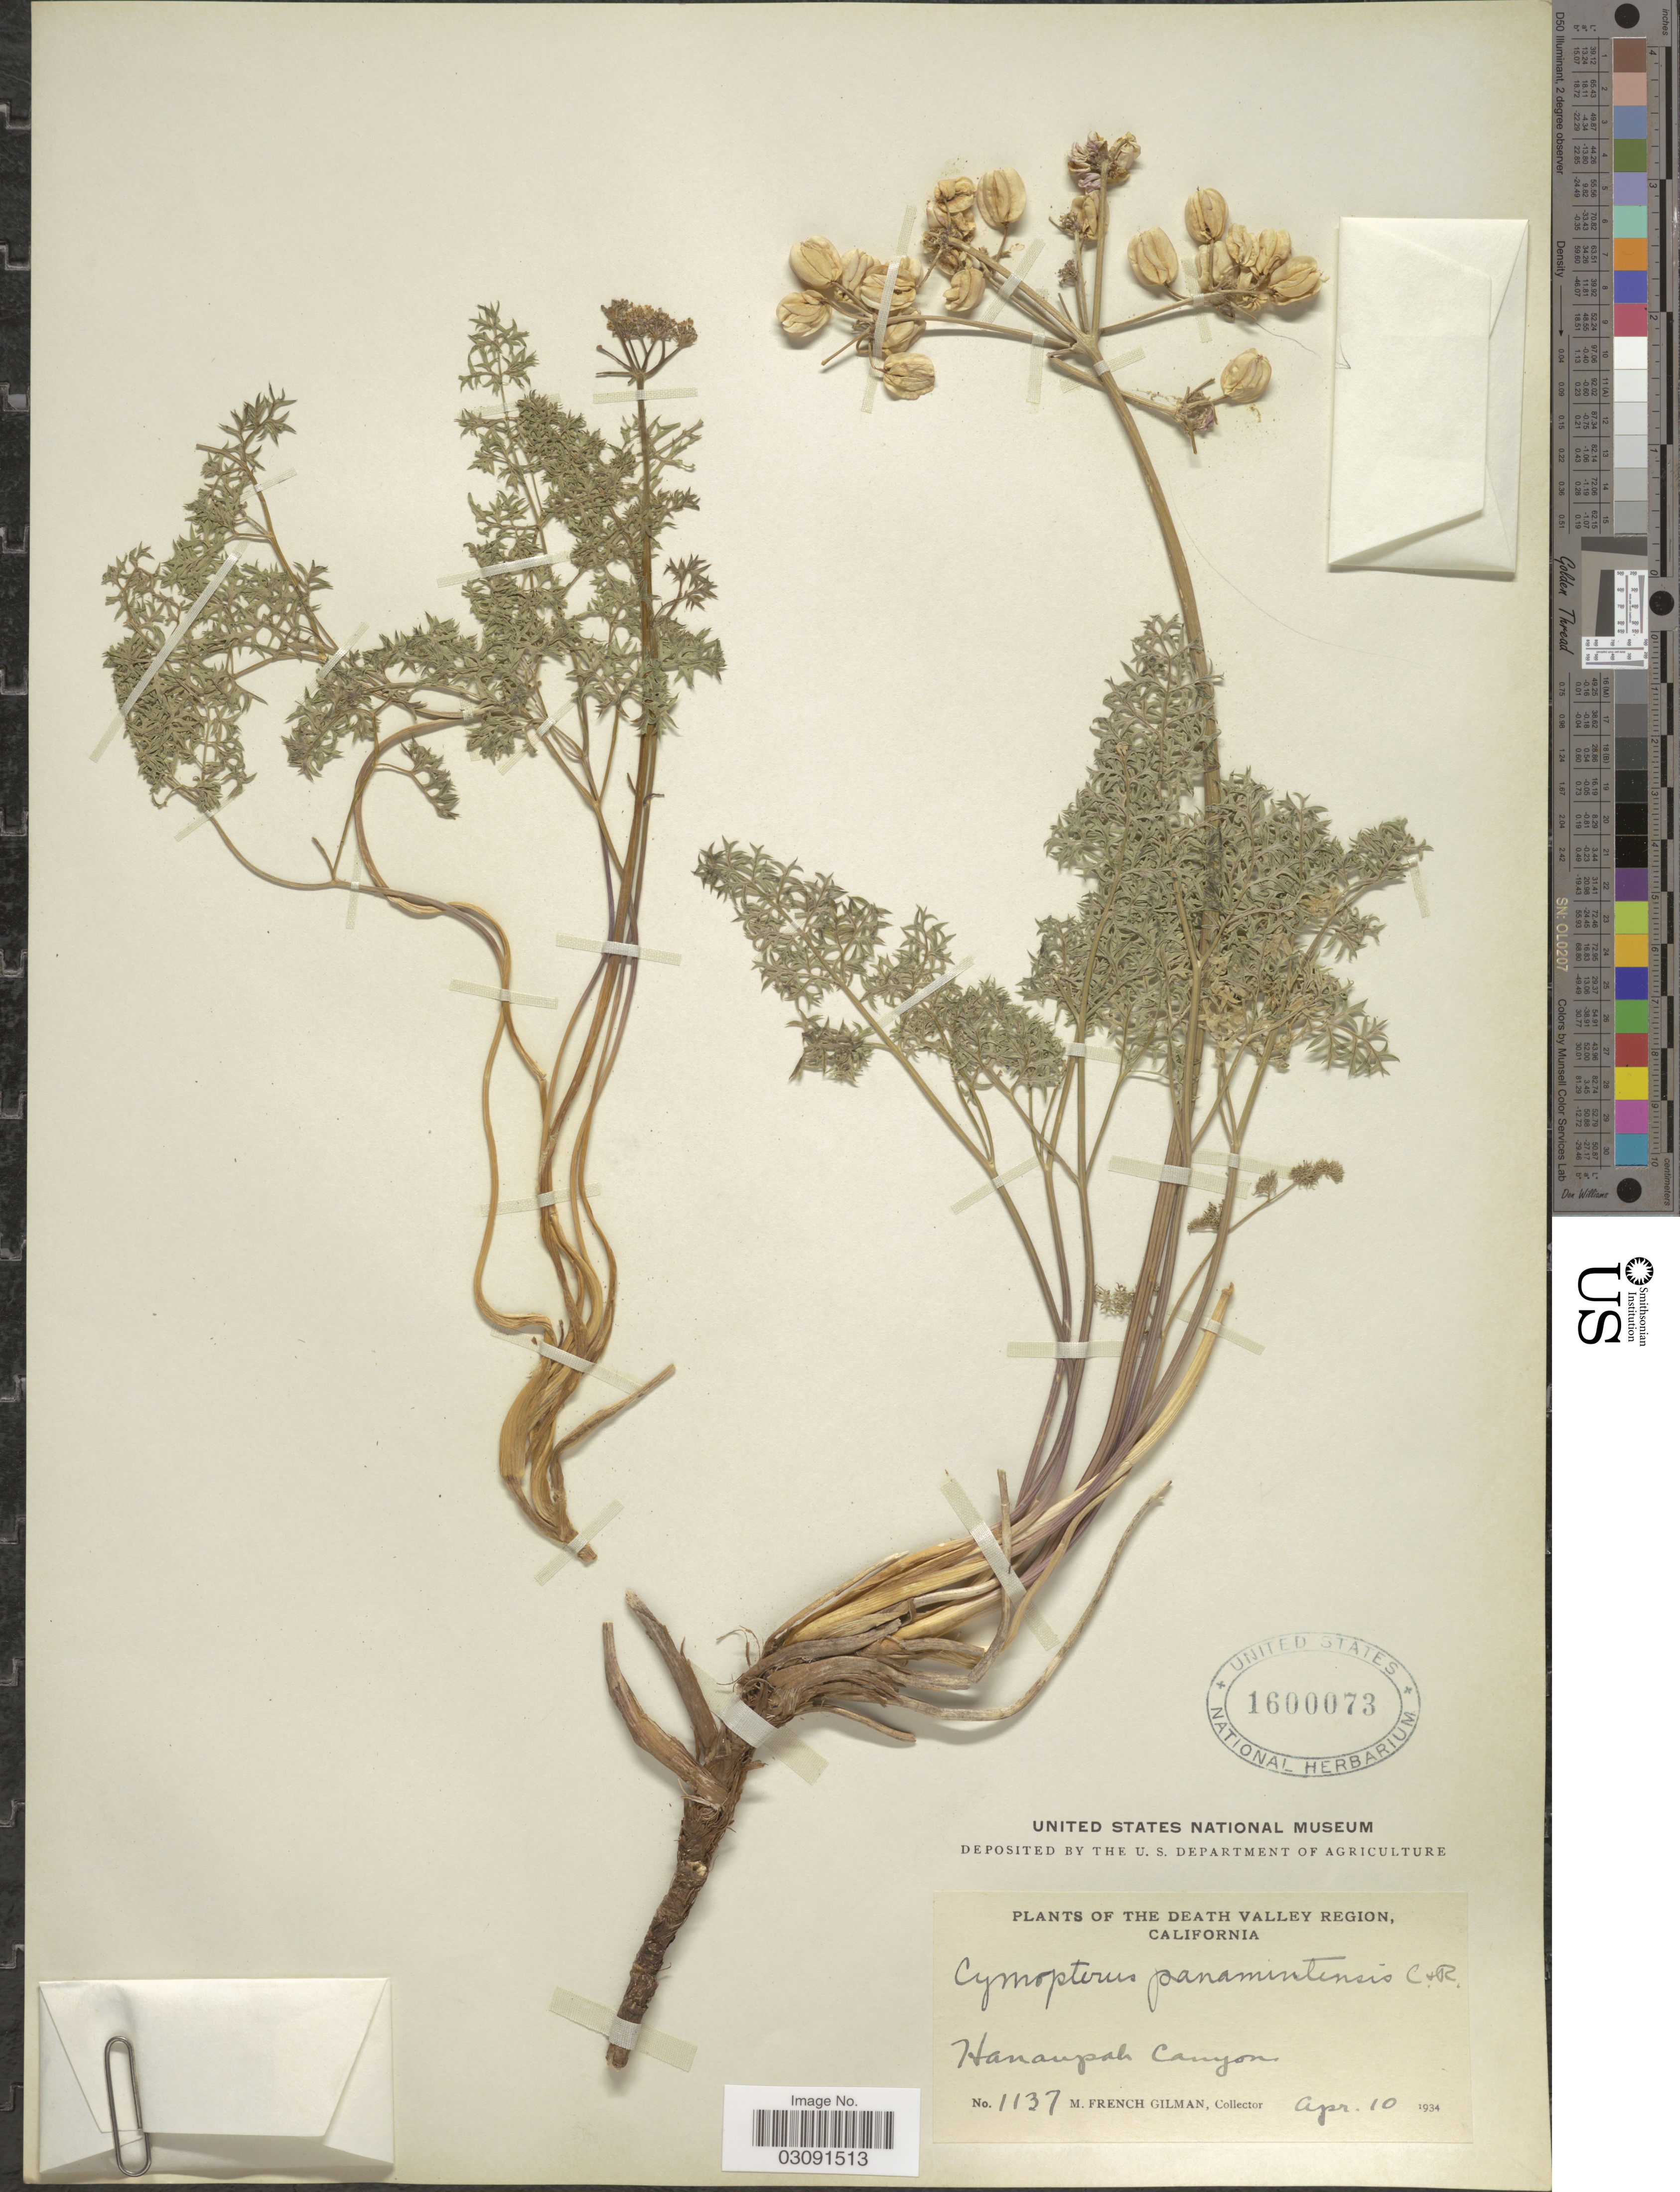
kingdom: Plantae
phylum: Tracheophyta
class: Magnoliopsida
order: Apiales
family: Apiaceae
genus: Cymopterus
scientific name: Cymopterus panamintensis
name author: J.M. Coult. & Rose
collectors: M. F. Gilman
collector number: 1137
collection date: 1934-04-10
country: United States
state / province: California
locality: The Death Valley Region, Hanaupah Canyon.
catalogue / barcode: US 1600073